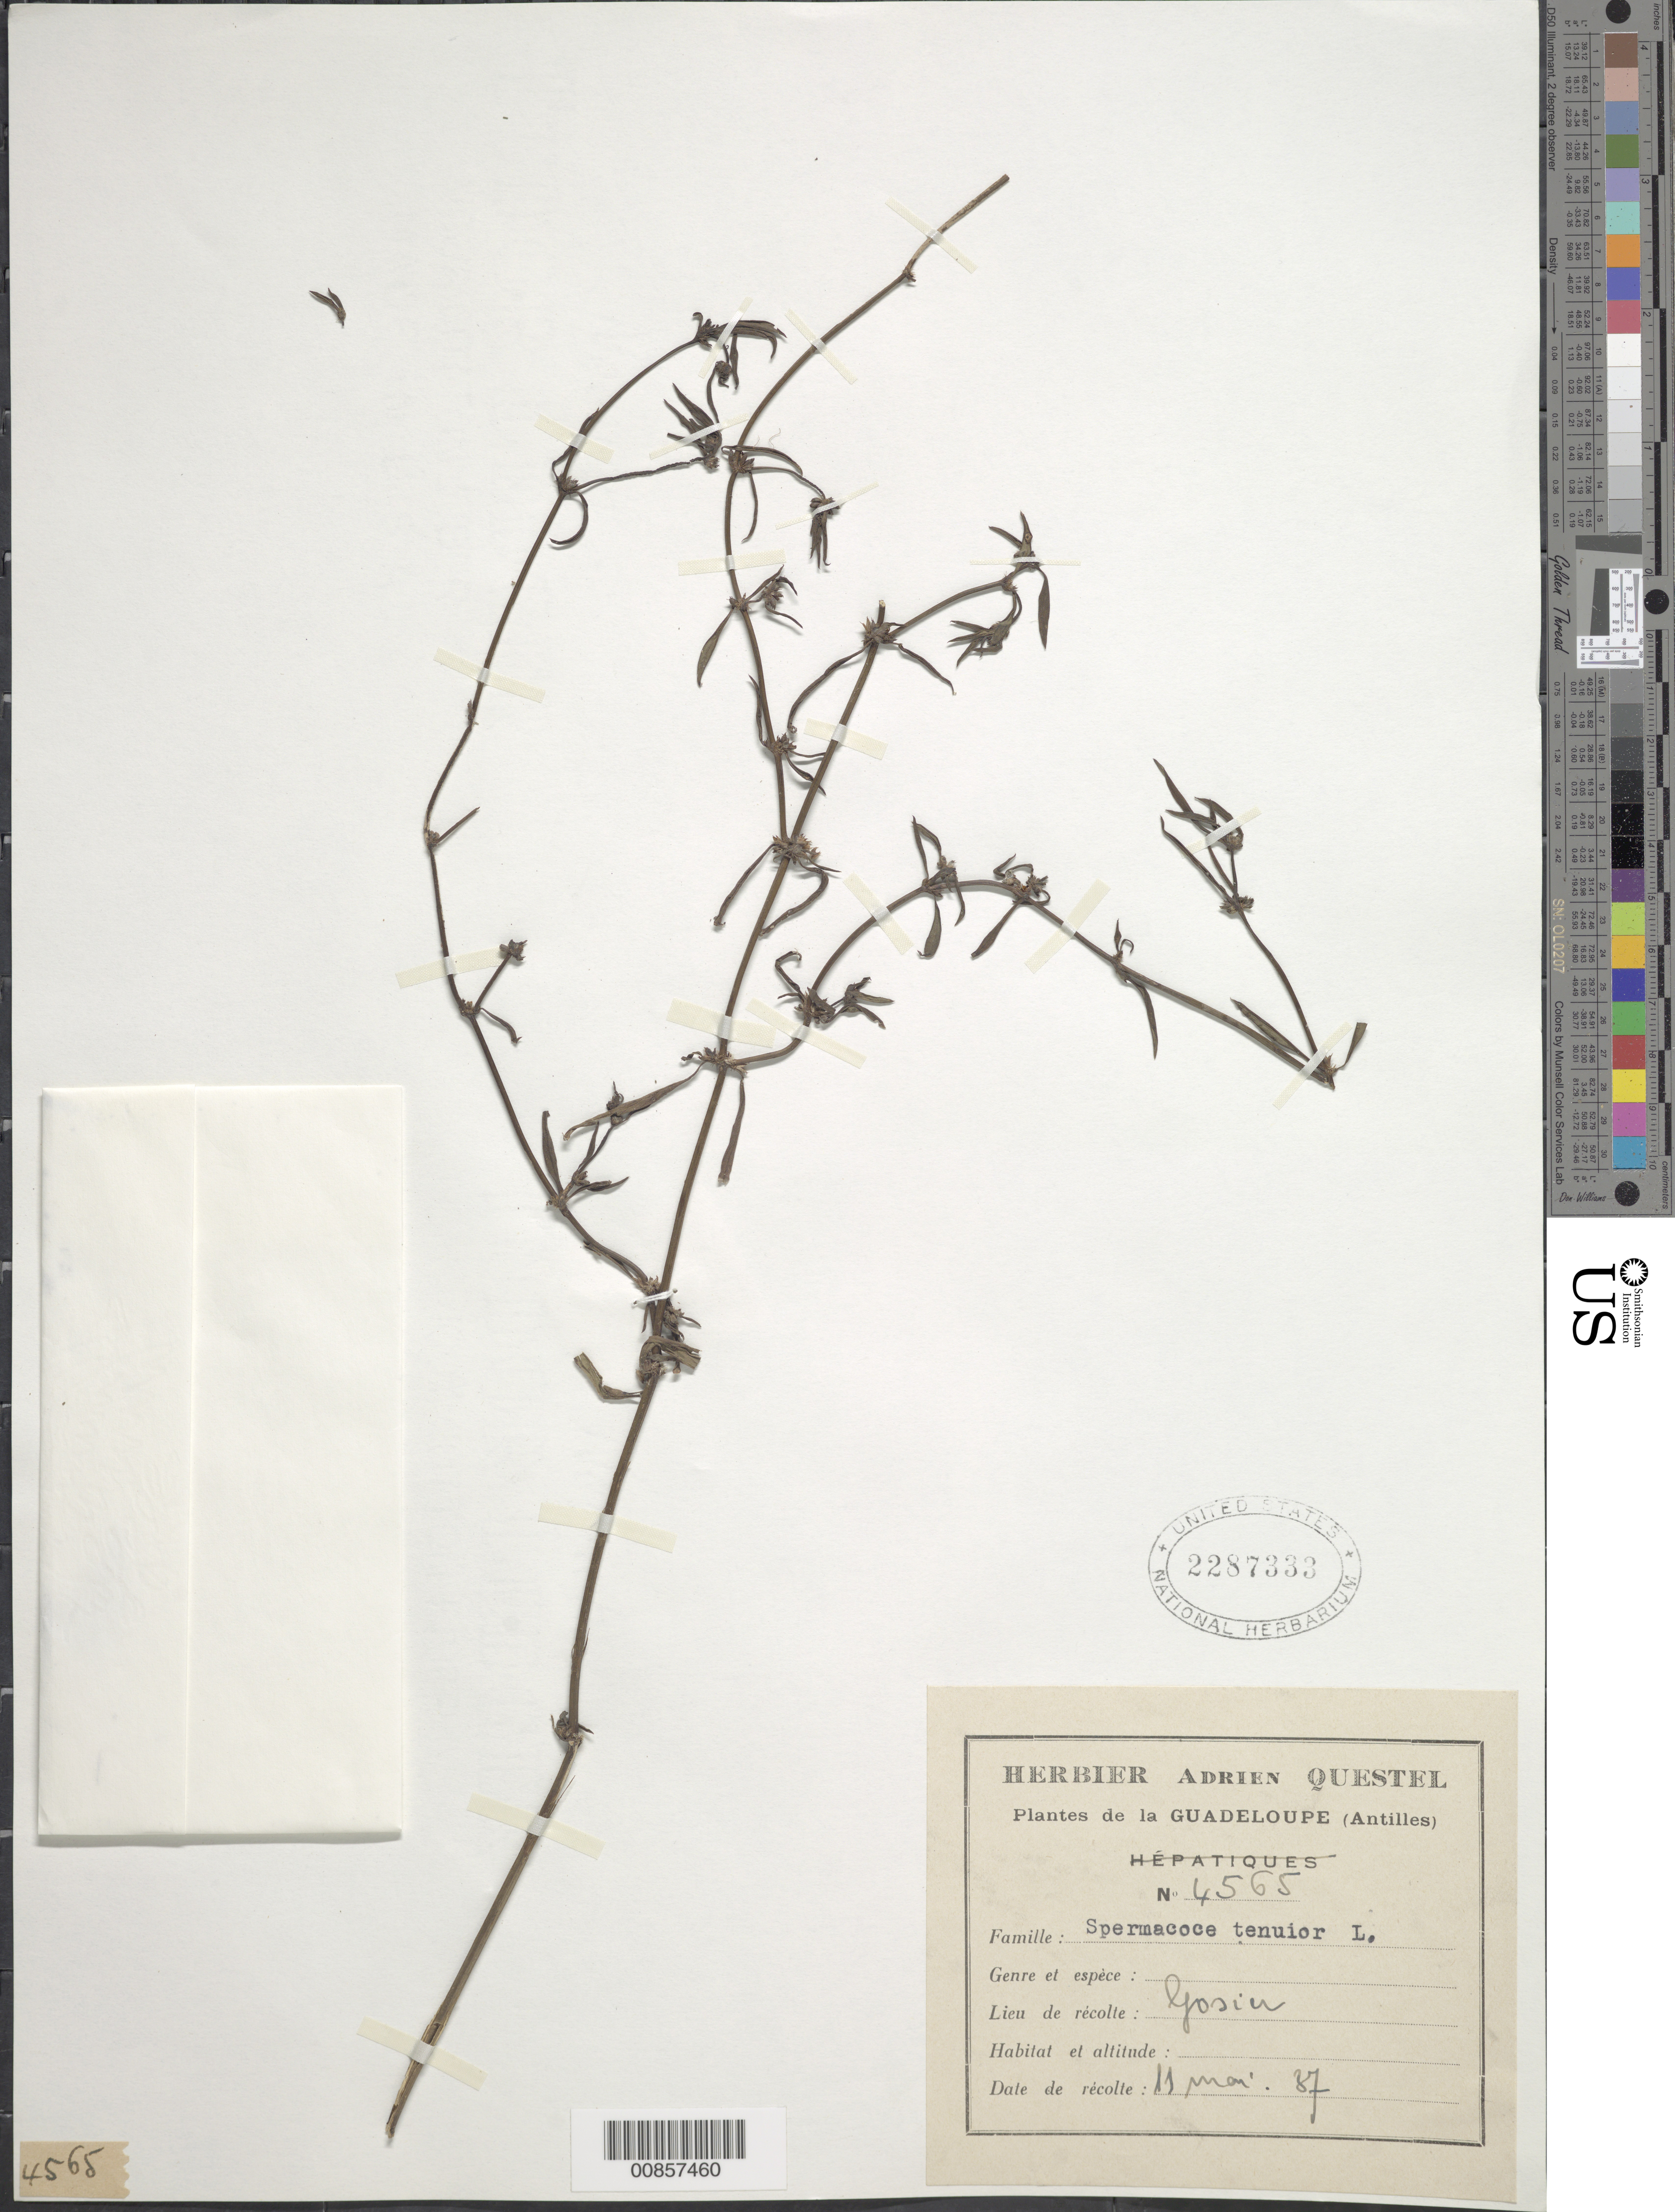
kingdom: Plantae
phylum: Tracheophyta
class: Magnoliopsida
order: Gentianales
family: Rubiaceae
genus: Spermacoce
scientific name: Spermacoce tenuior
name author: L.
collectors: A. Questel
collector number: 4565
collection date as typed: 11 Mai 1937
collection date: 1937-05-11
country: Guadeloupe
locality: Gosier (sp?)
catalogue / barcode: US 2287333